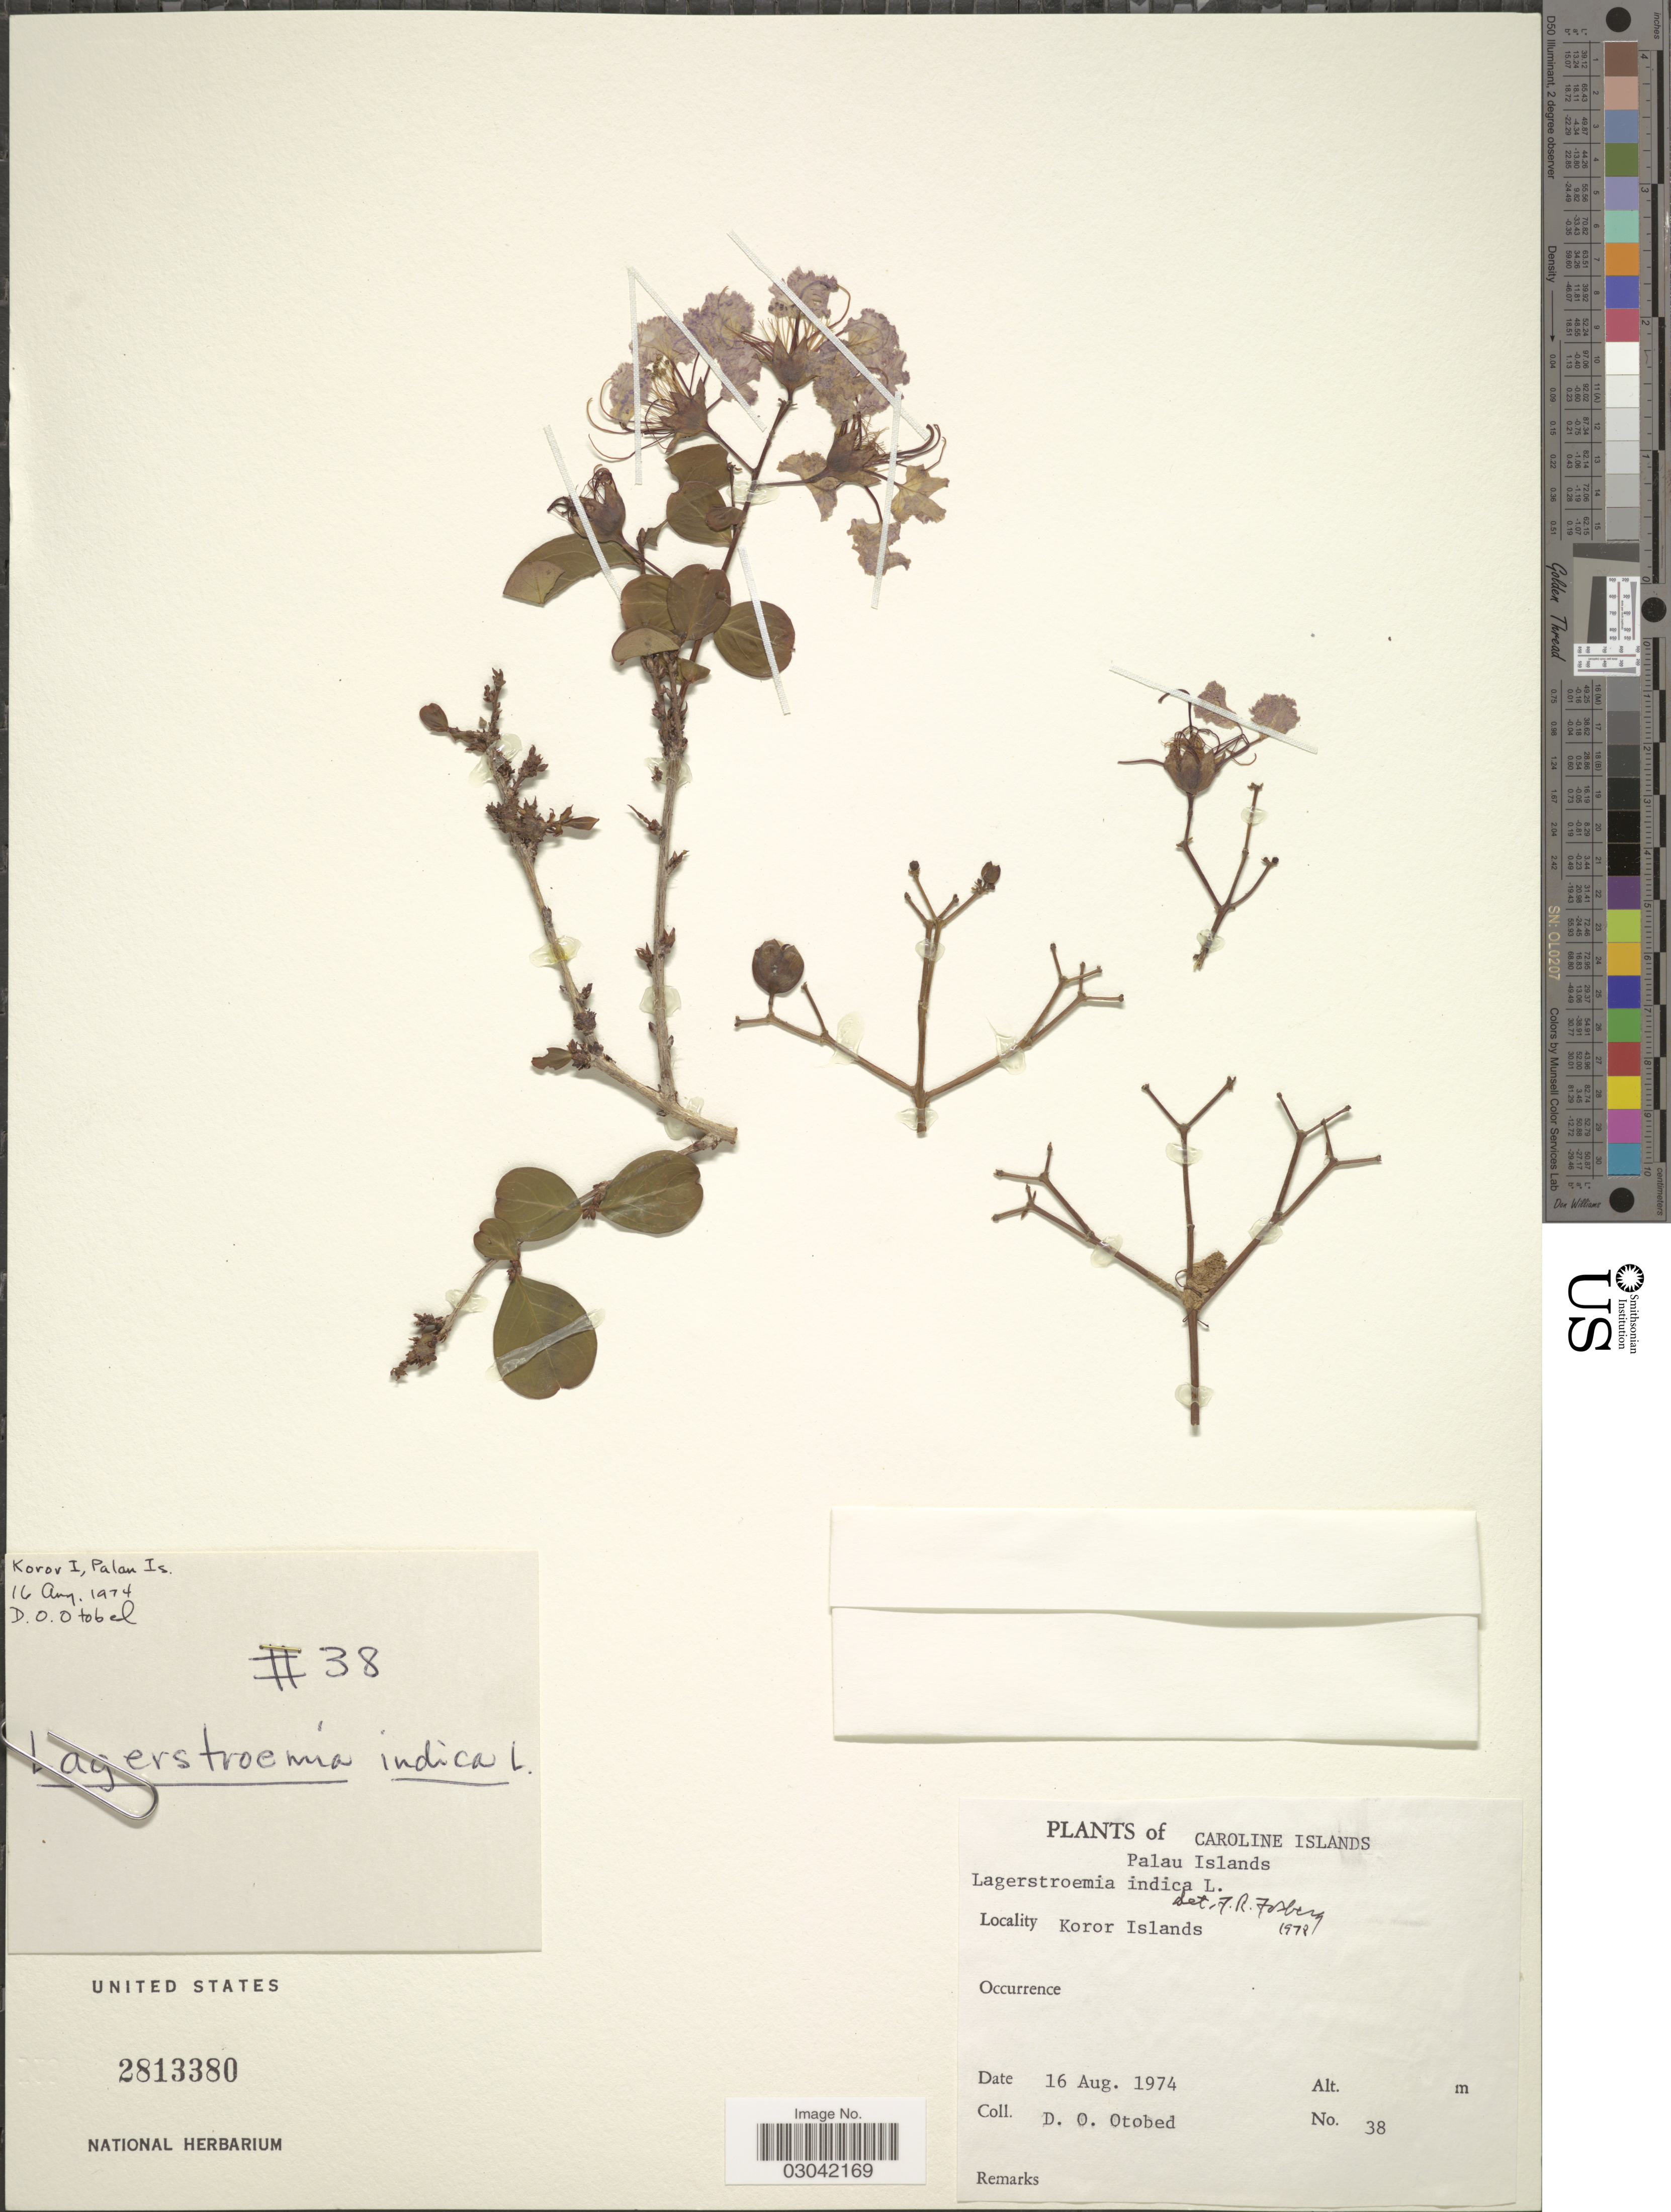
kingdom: Plantae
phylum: Tracheophyta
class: Magnoliopsida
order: Myrtales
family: Lythraceae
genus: Lagerstroemia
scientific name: Lagerstroemia indica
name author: L.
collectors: D. O. Otobed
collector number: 38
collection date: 1974-08-16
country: Palau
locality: Caroline Islands. Palau Islands. Koror Islands.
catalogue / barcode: US 2813380